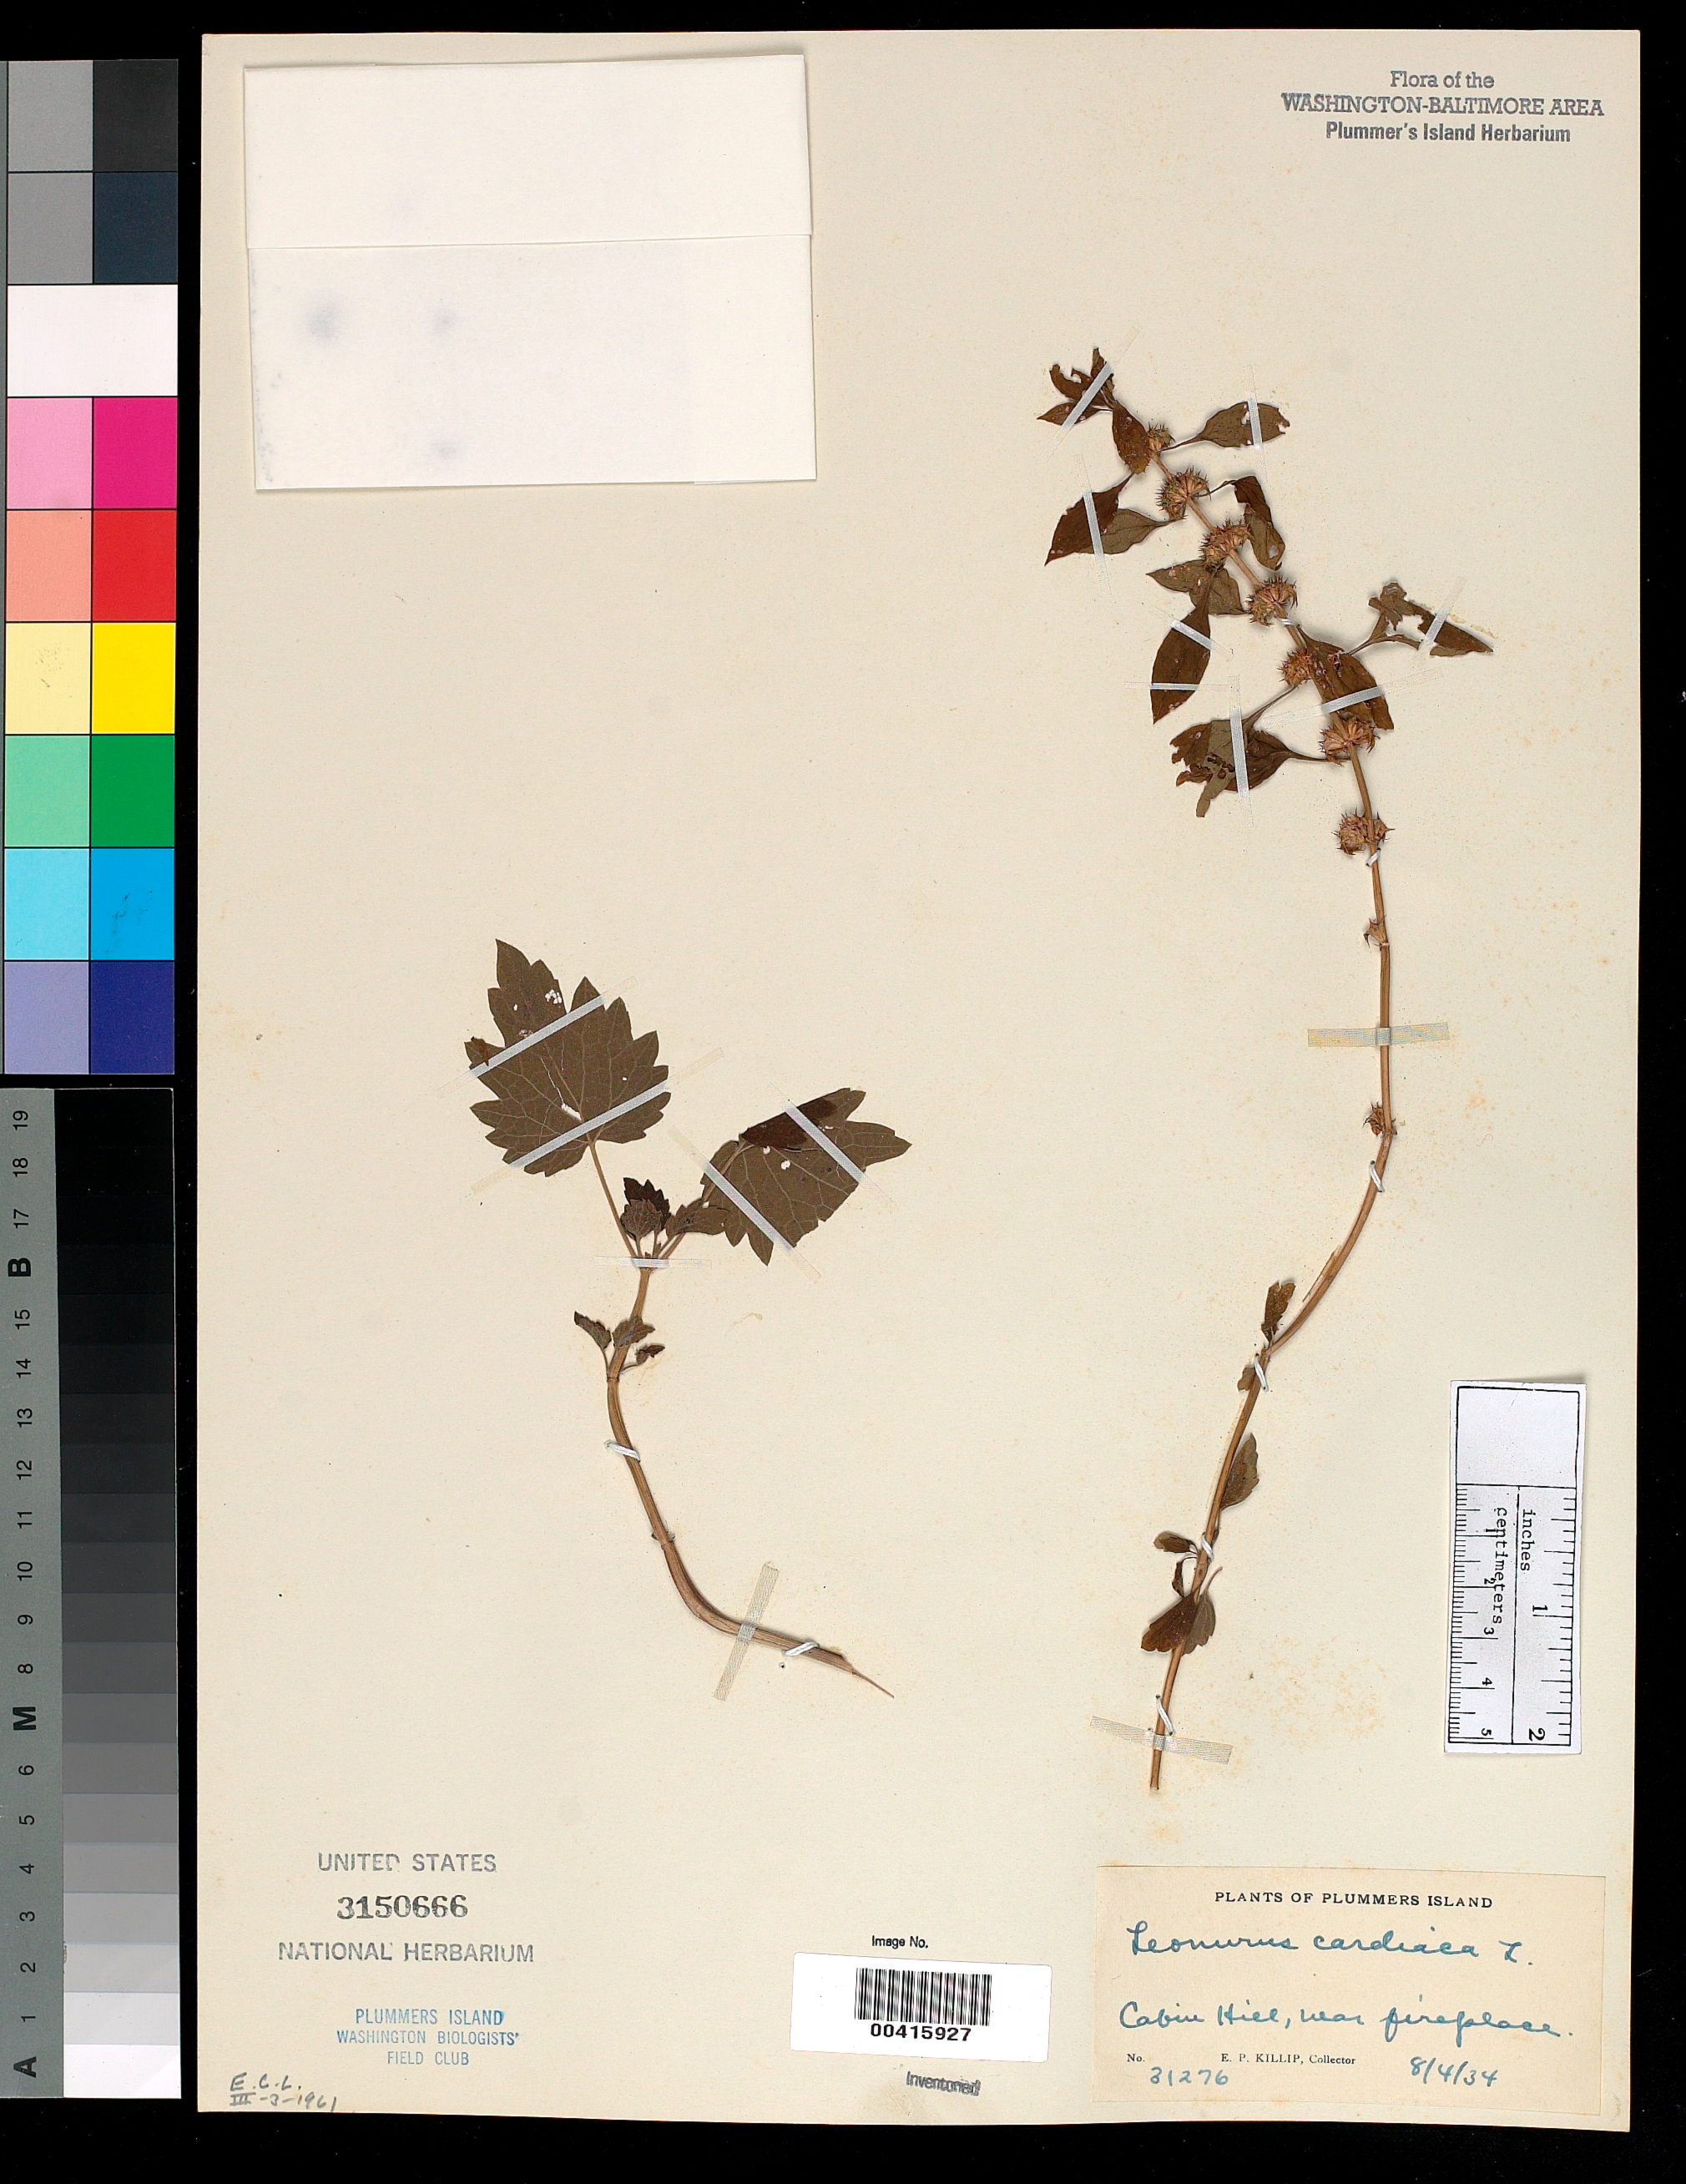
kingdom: Plantae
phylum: Tracheophyta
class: Magnoliopsida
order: Lamiales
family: Lamiaceae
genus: Leonurus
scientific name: Leonurus cardiaca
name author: L.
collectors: E. P. Killip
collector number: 31276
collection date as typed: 04 Aug 1934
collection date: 1934-08-04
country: United States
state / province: Maryland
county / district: Montgomery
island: Plummers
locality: Plummer's Island; Cabin Hill near fireplace C. & O. Canal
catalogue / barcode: US 3150666